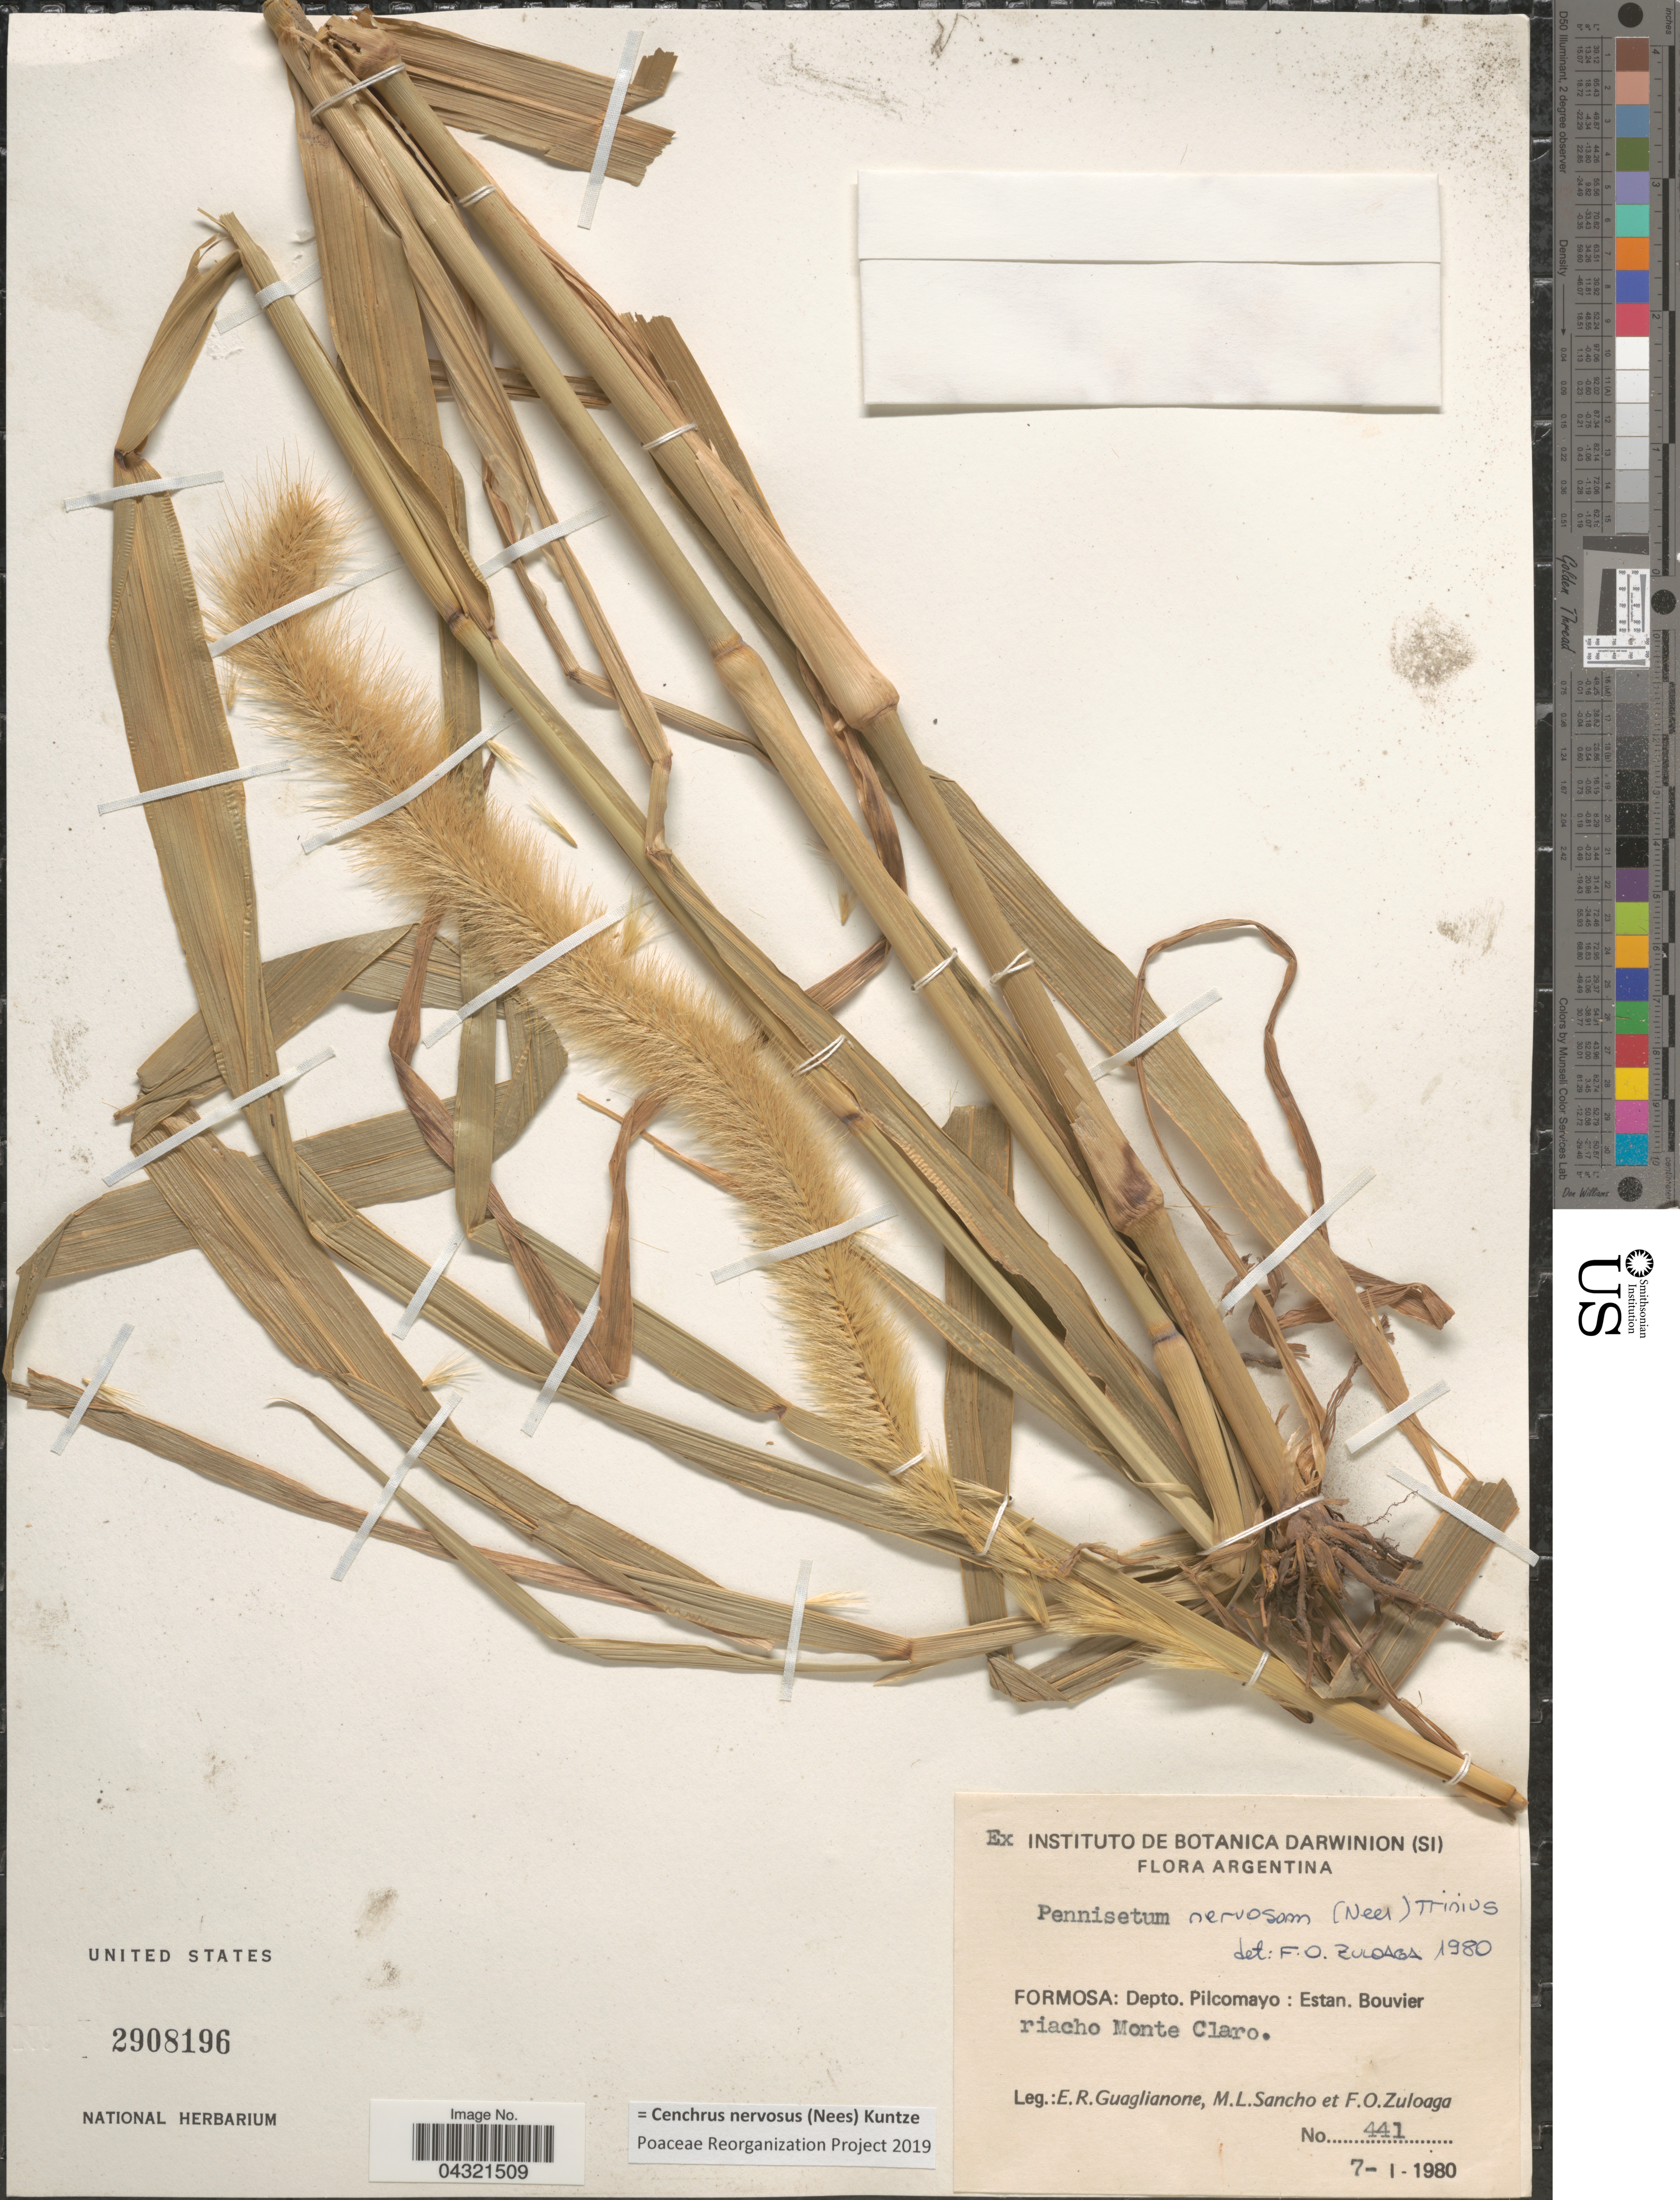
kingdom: Plantae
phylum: Tracheophyta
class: Liliopsida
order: Poales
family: Poaceae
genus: Cenchrus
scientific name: Cenchrus nervosus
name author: (Nees) Kuntze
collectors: E. R. Guaglianone, M. L. Sancho & F. O. Zuloaga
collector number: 441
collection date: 1980-01-07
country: Argentina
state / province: Formosa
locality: Depto. Pilcomayo: Estan. Bouvier riacho Monte Claro.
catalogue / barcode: US 2908196